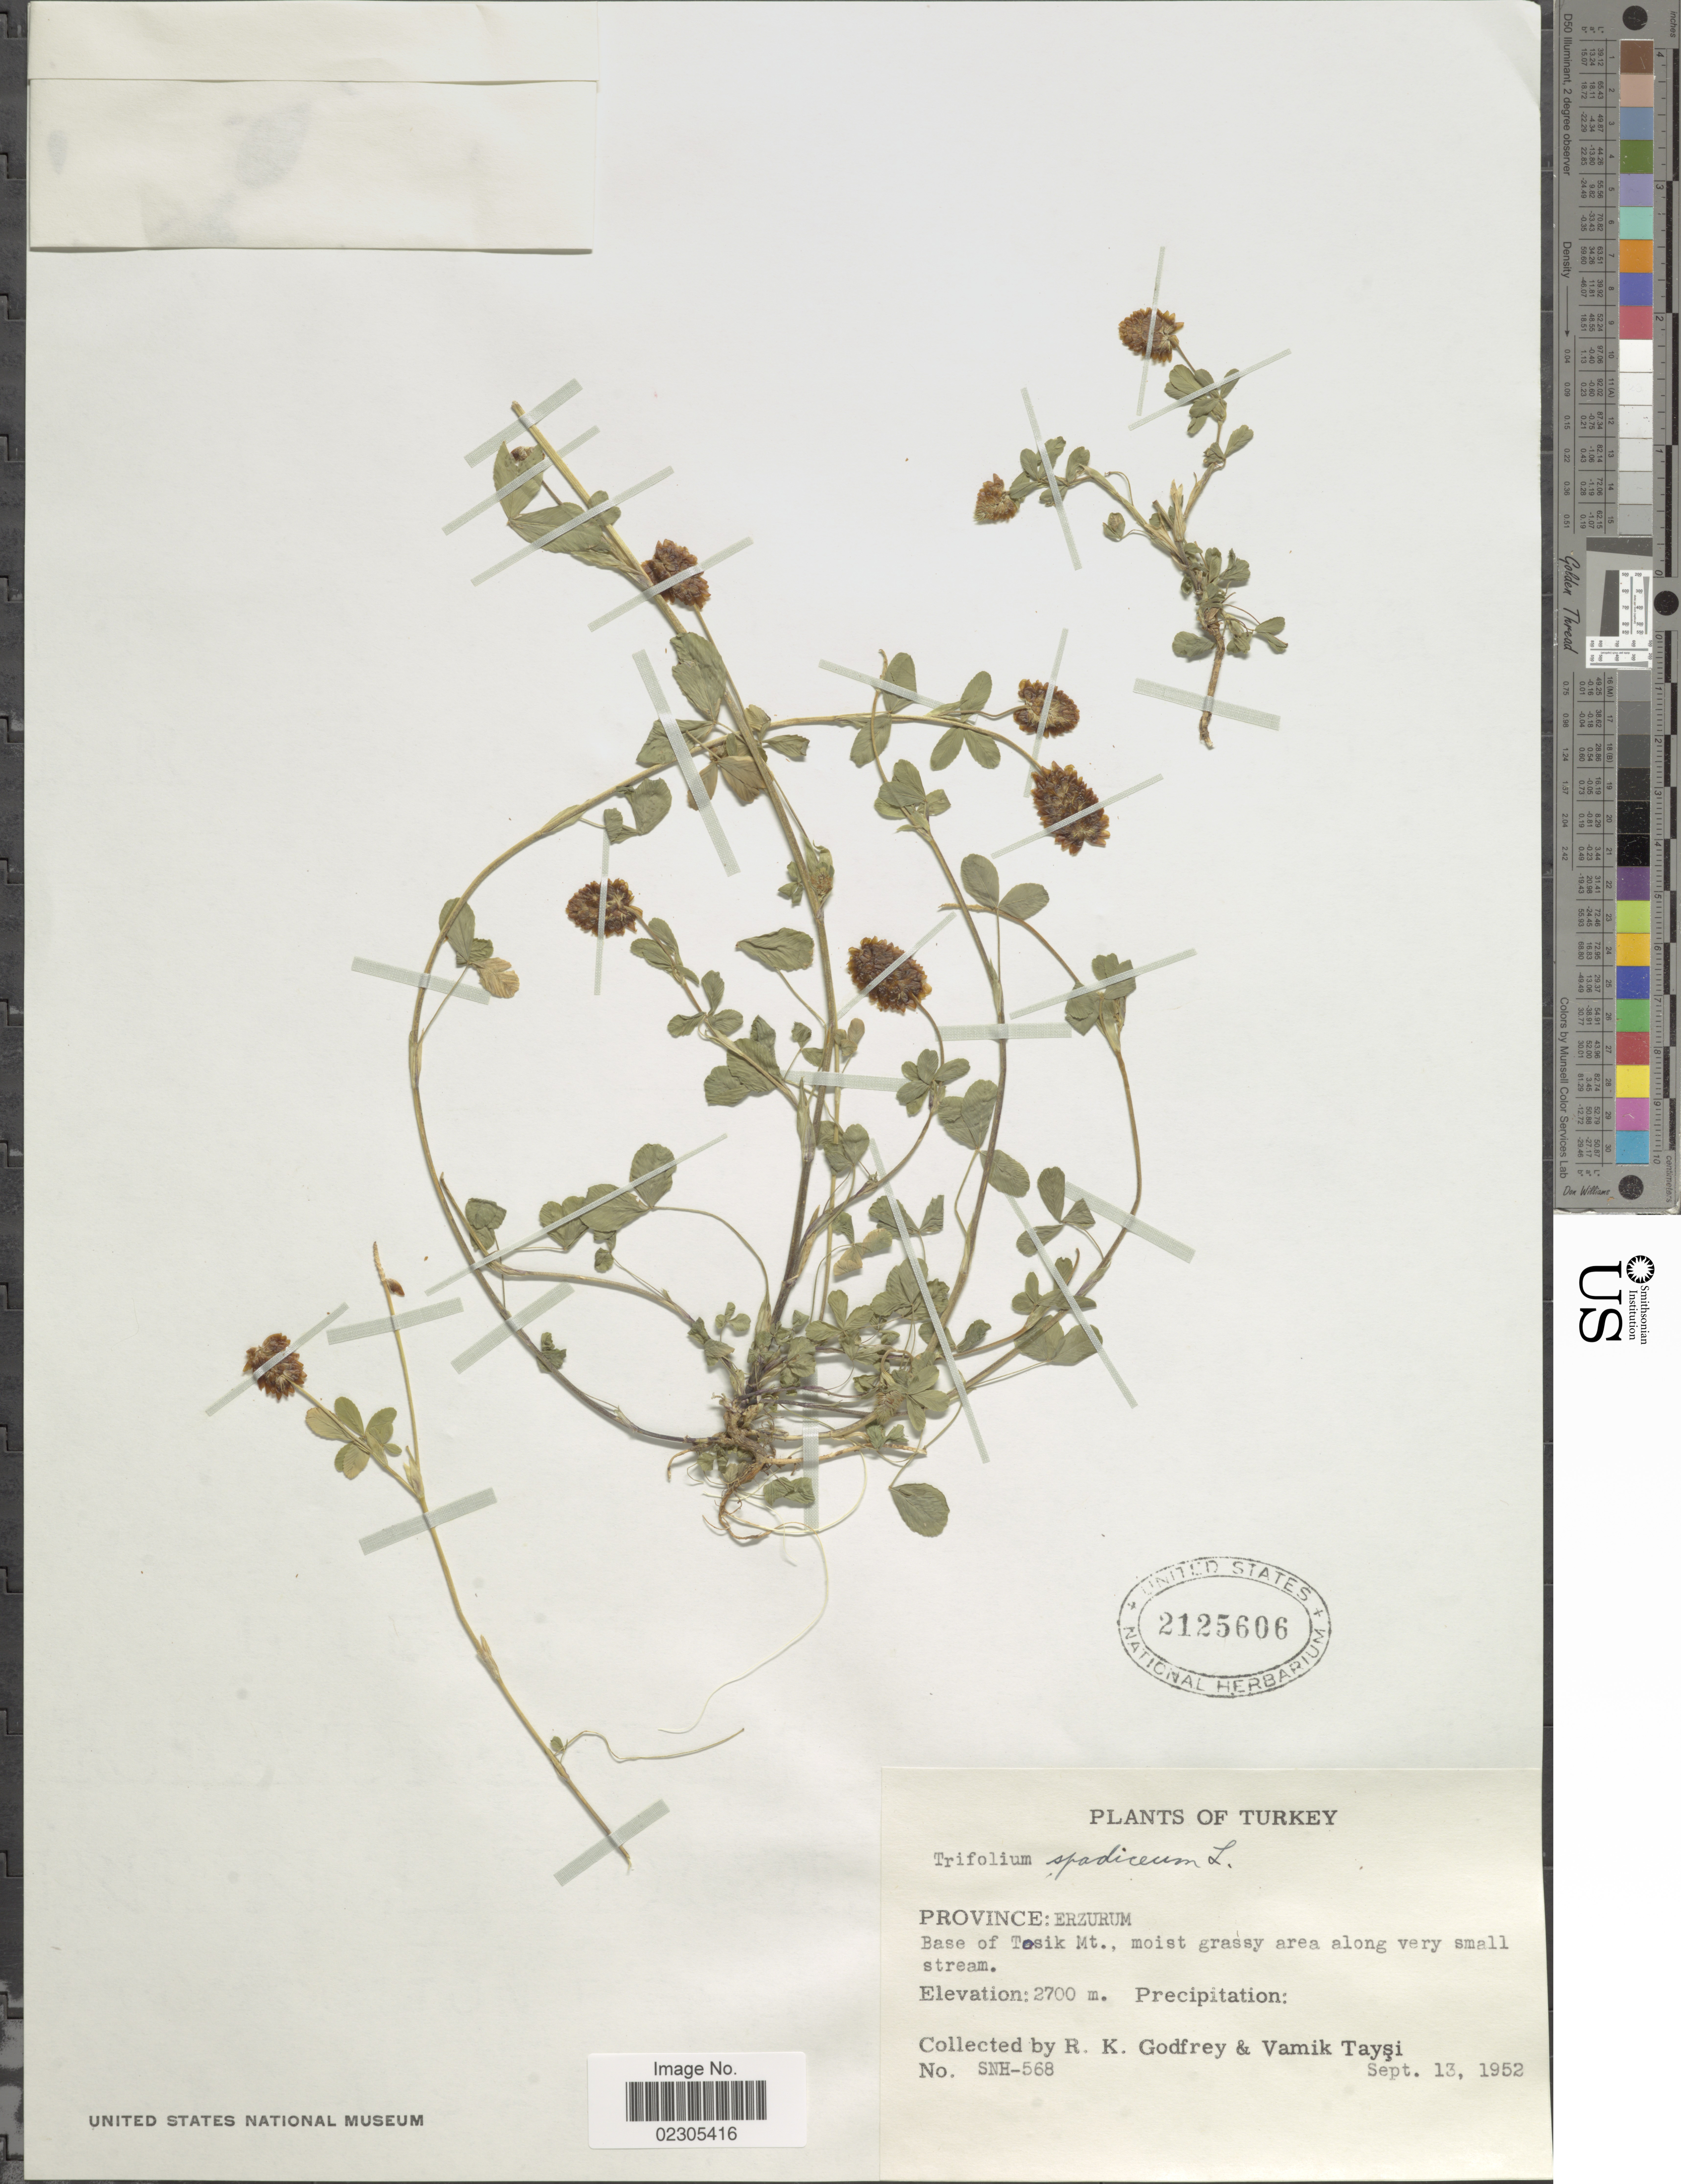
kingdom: Plantae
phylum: Tracheophyta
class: Magnoliopsida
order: Fabales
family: Fabaceae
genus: Trifolium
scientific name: Trifolium spadiceum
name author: L.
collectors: R. K. Godfrey & V. Taysi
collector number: SNH568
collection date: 1952-09-13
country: Turkey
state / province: Erzurum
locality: Base of Tosik Mt.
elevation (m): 2700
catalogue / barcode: US 2125606